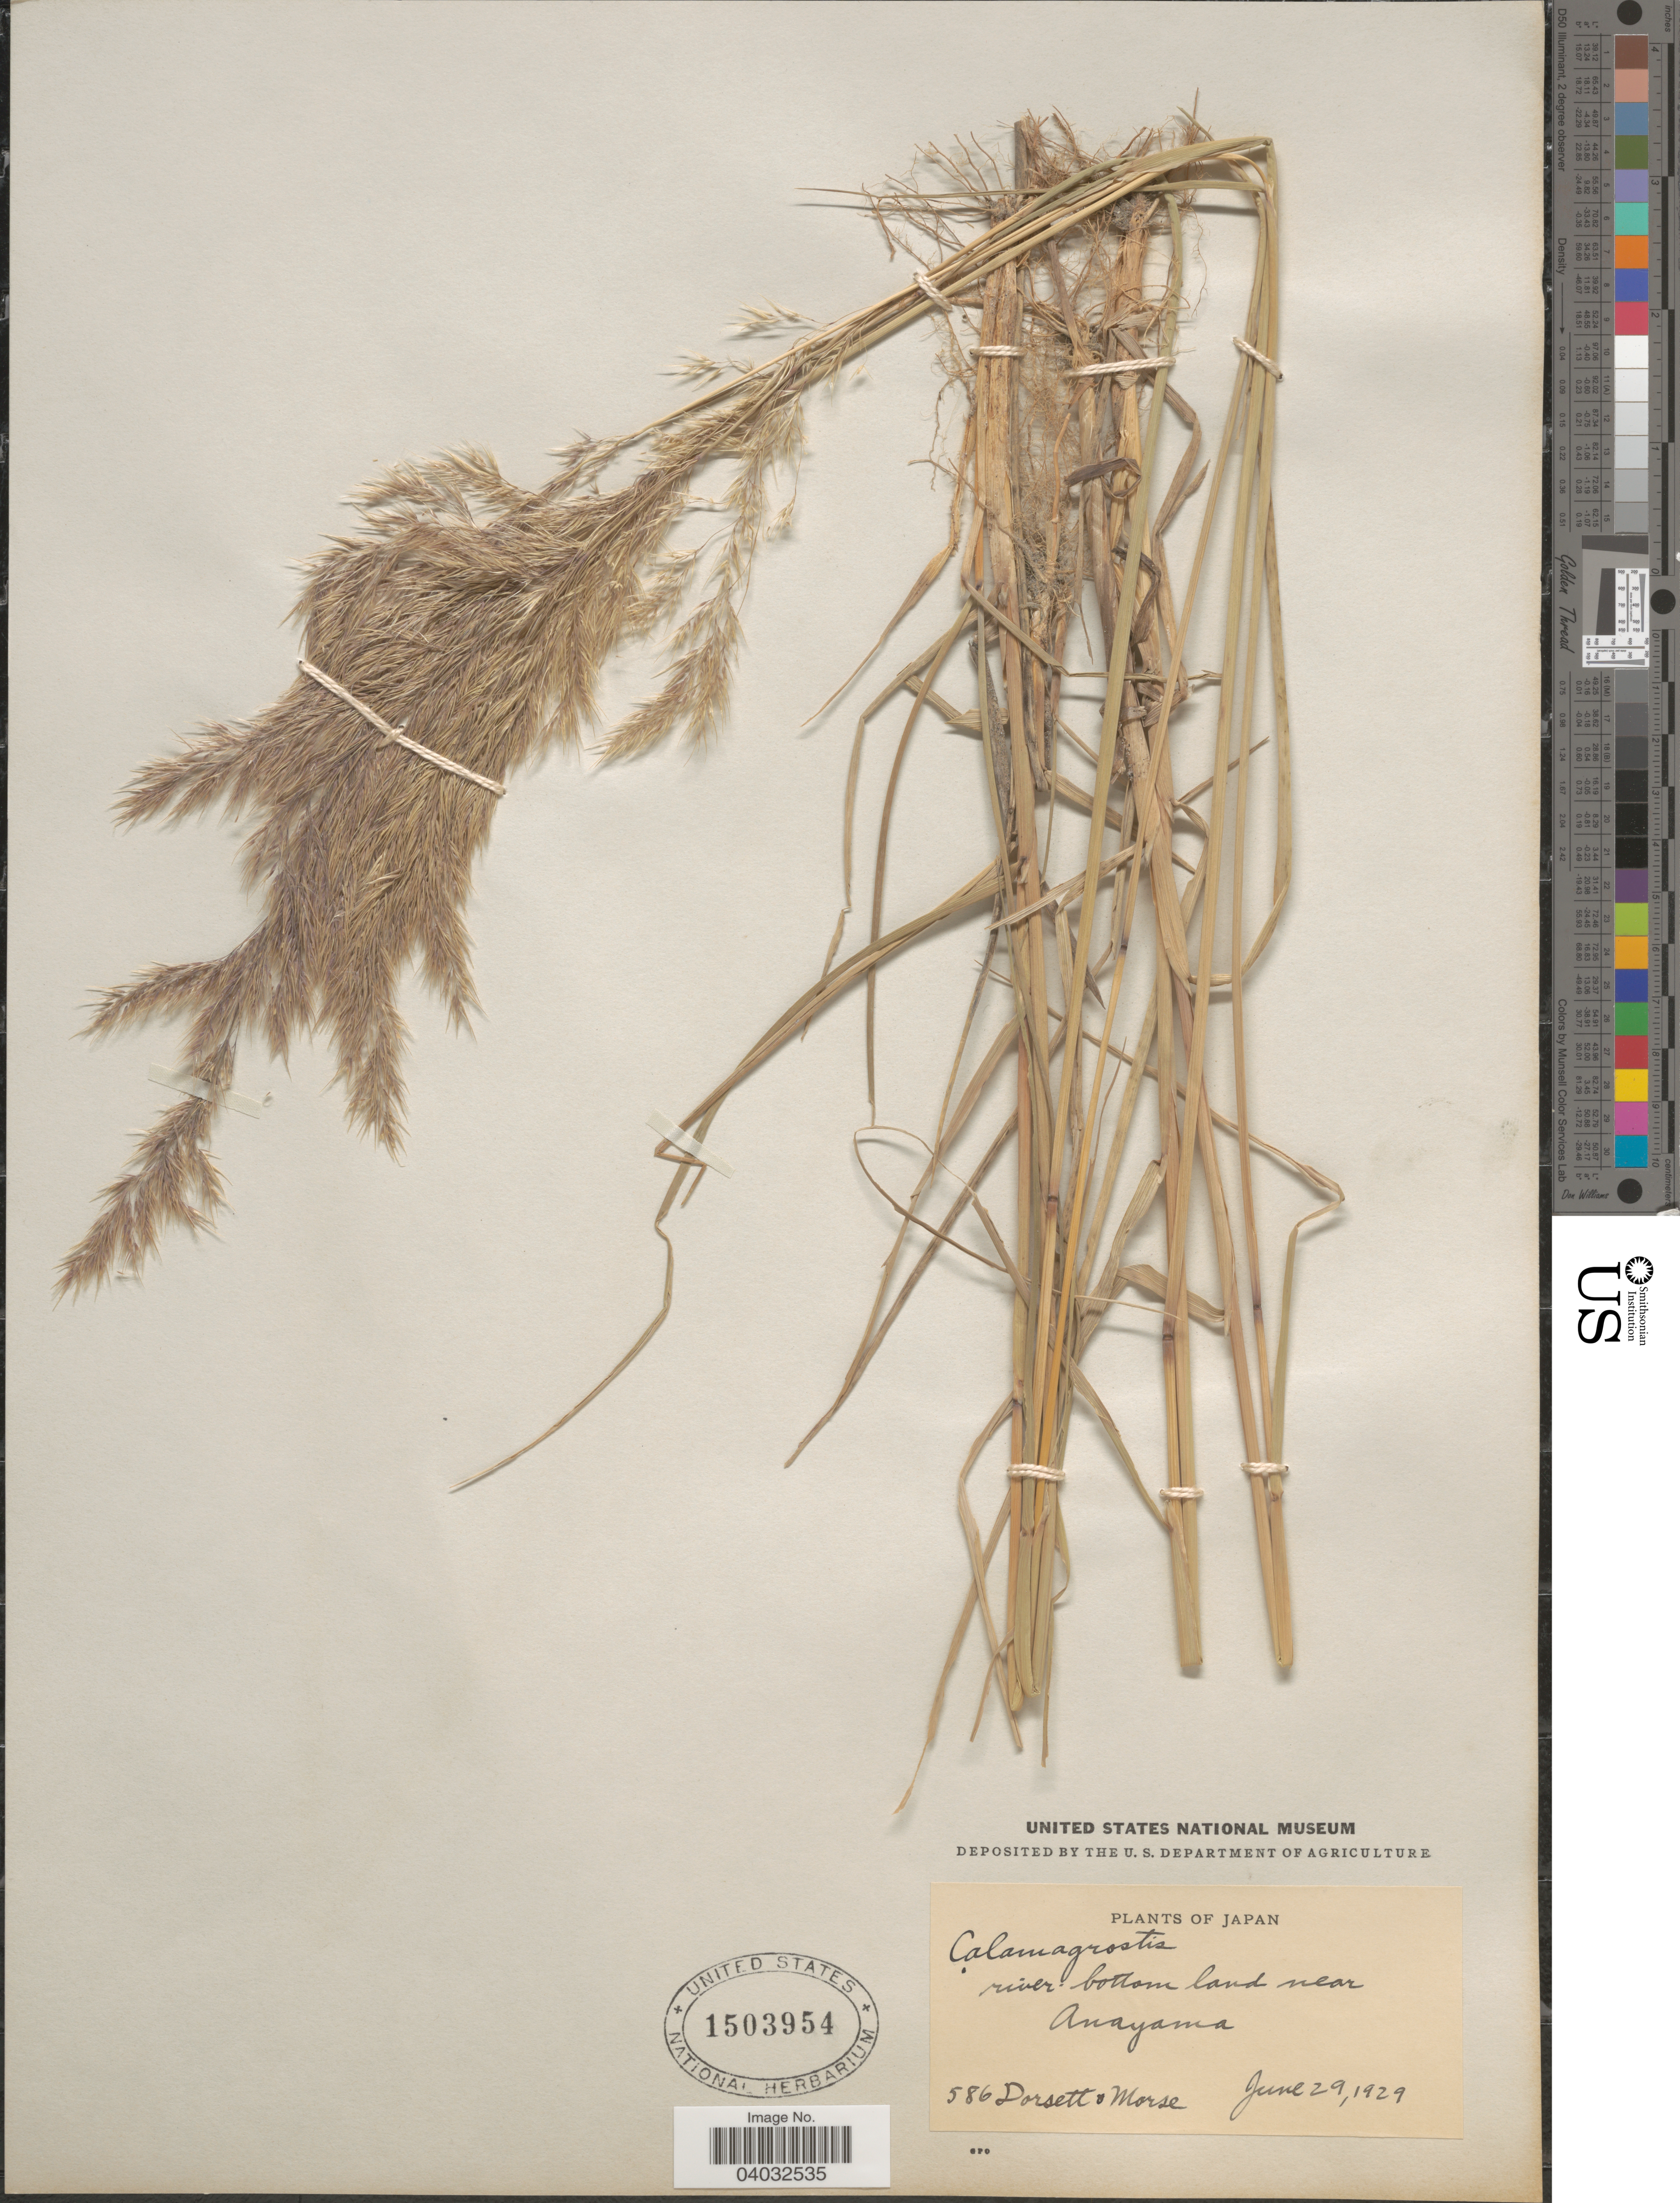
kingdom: Plantae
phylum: Tracheophyta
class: Liliopsida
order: Poales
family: Poaceae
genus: Calamagrostis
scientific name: Calamagrostis sp.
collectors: -- Dorsett & -. Morse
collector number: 586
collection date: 1929-06-29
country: Japan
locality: River: bottom land near Anayama.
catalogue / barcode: US 1503954